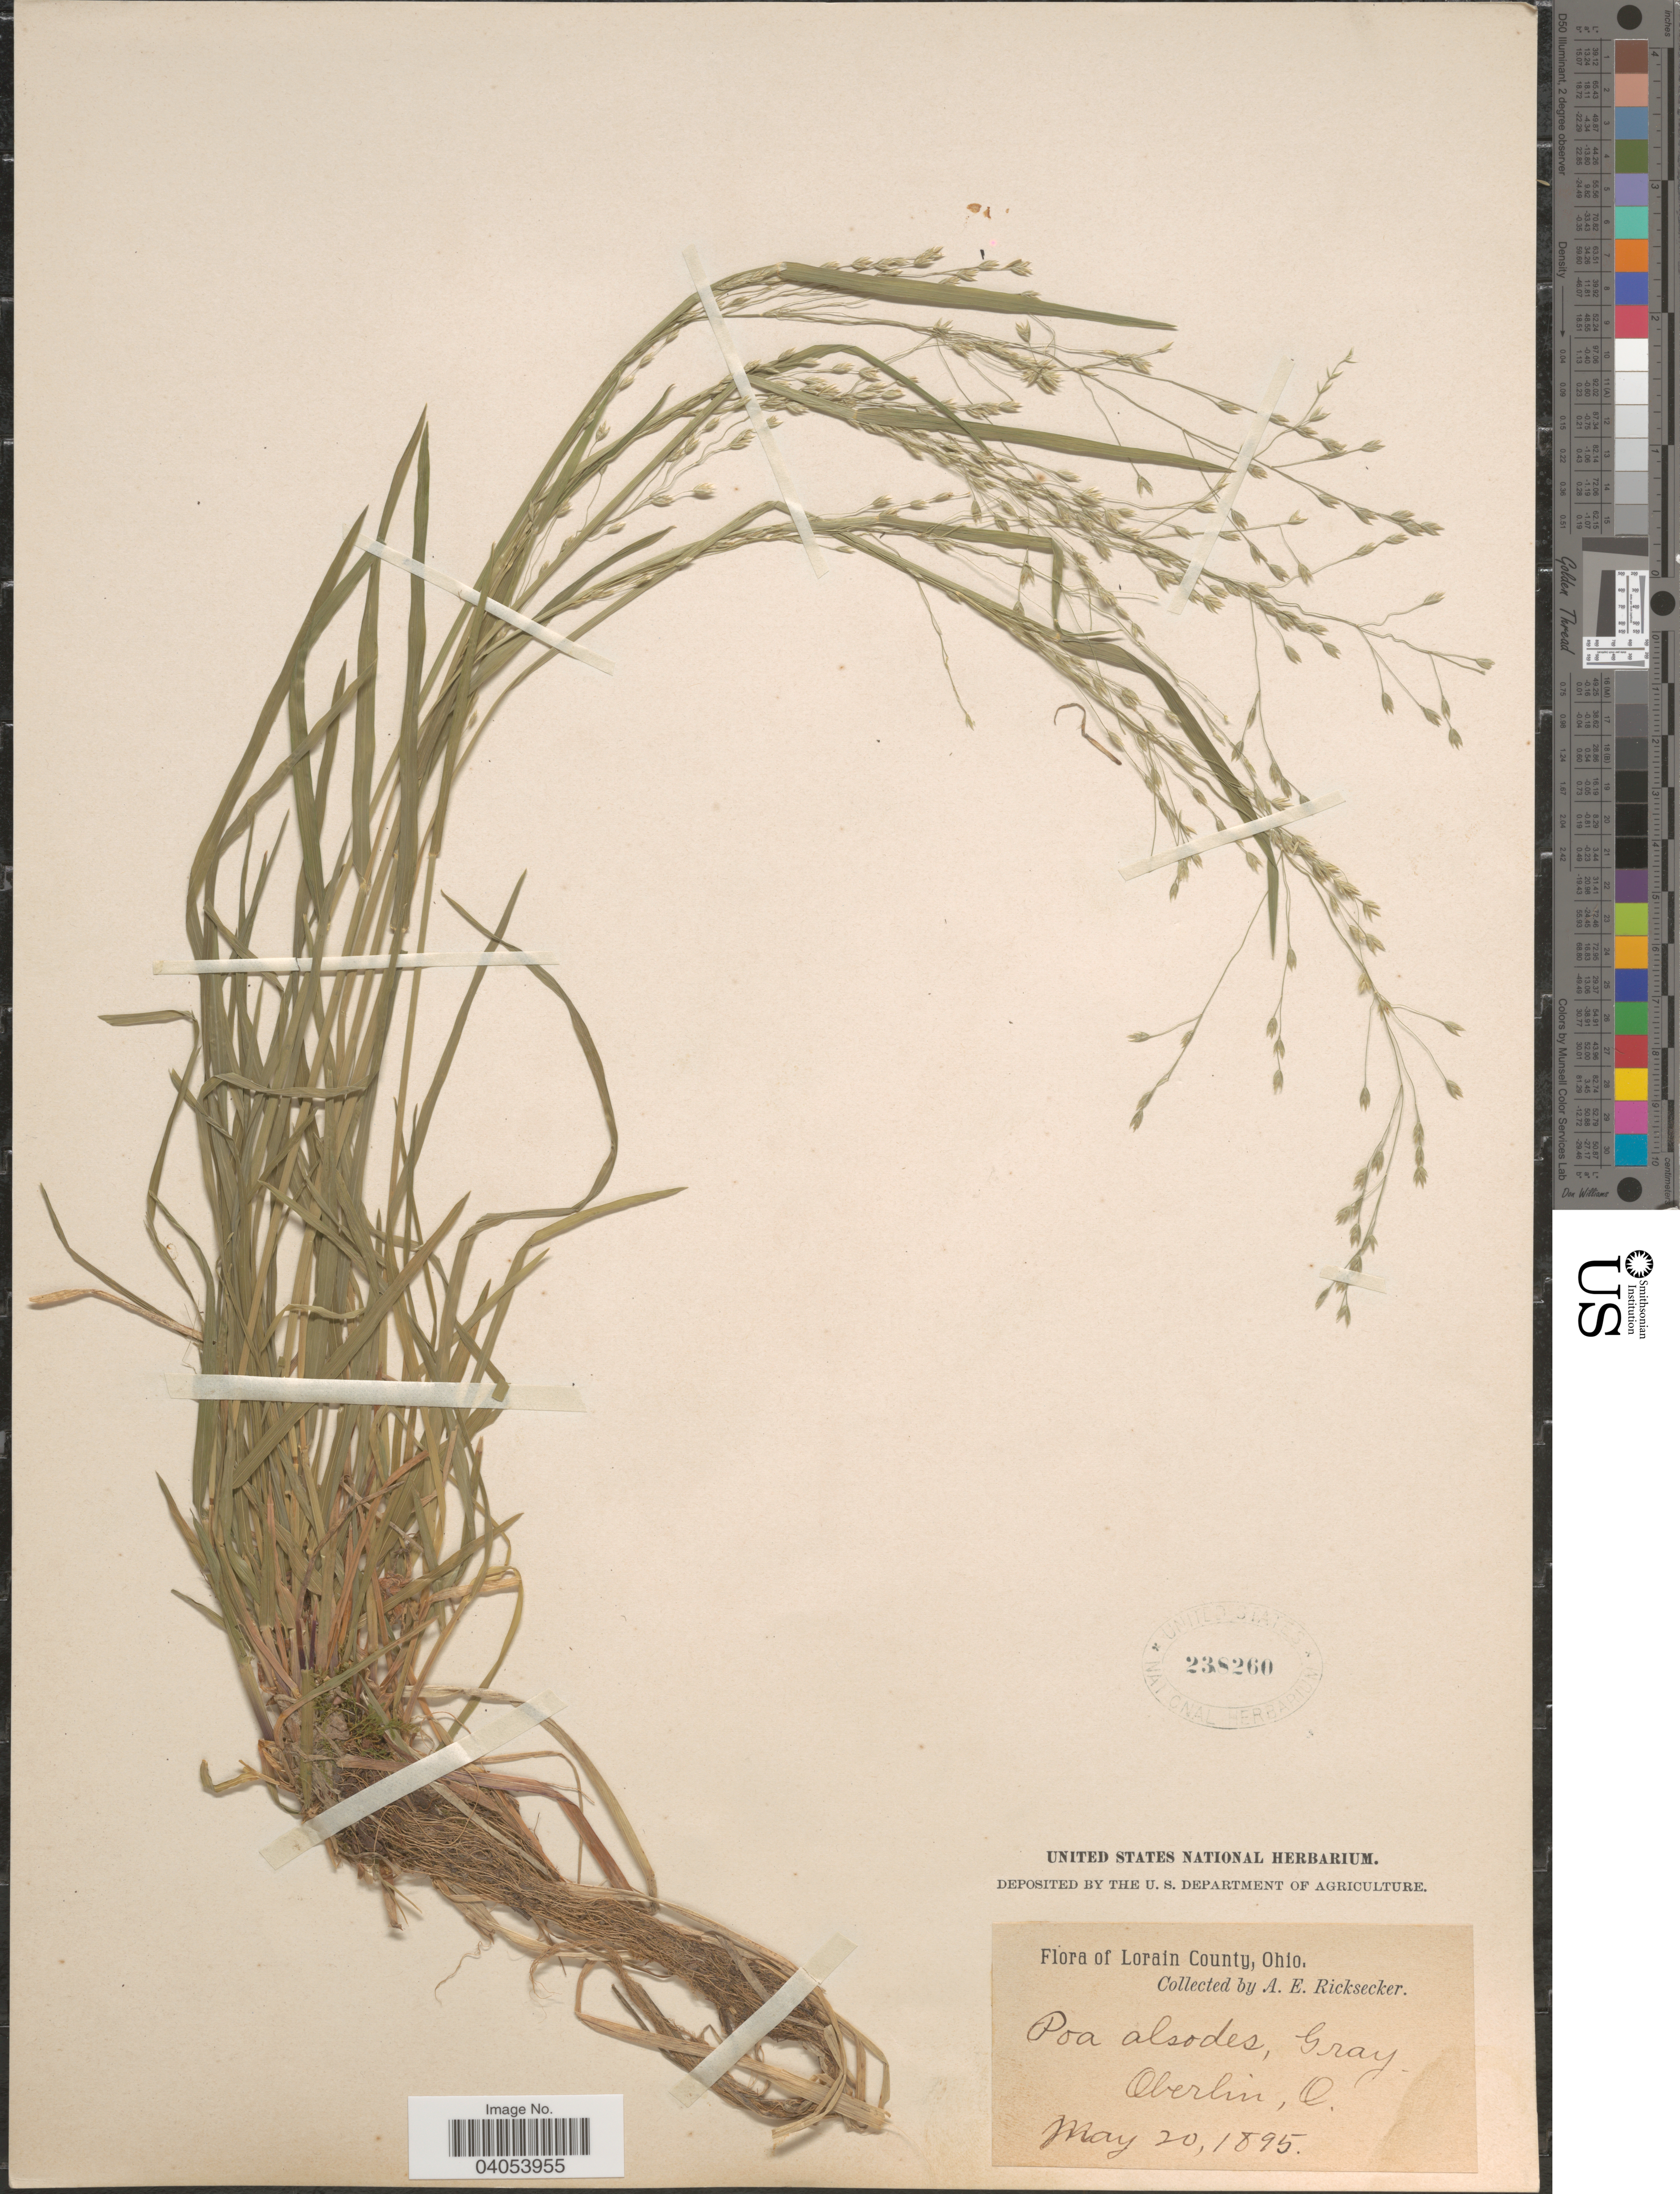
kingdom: Plantae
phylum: Tracheophyta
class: Liliopsida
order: Poales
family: Poaceae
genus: Poa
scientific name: Poa alsodes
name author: A. Gray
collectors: A. E. Ricksecker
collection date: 1895-05-20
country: United States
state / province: Ohio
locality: Lorain County. Oberlin.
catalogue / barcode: US 238260